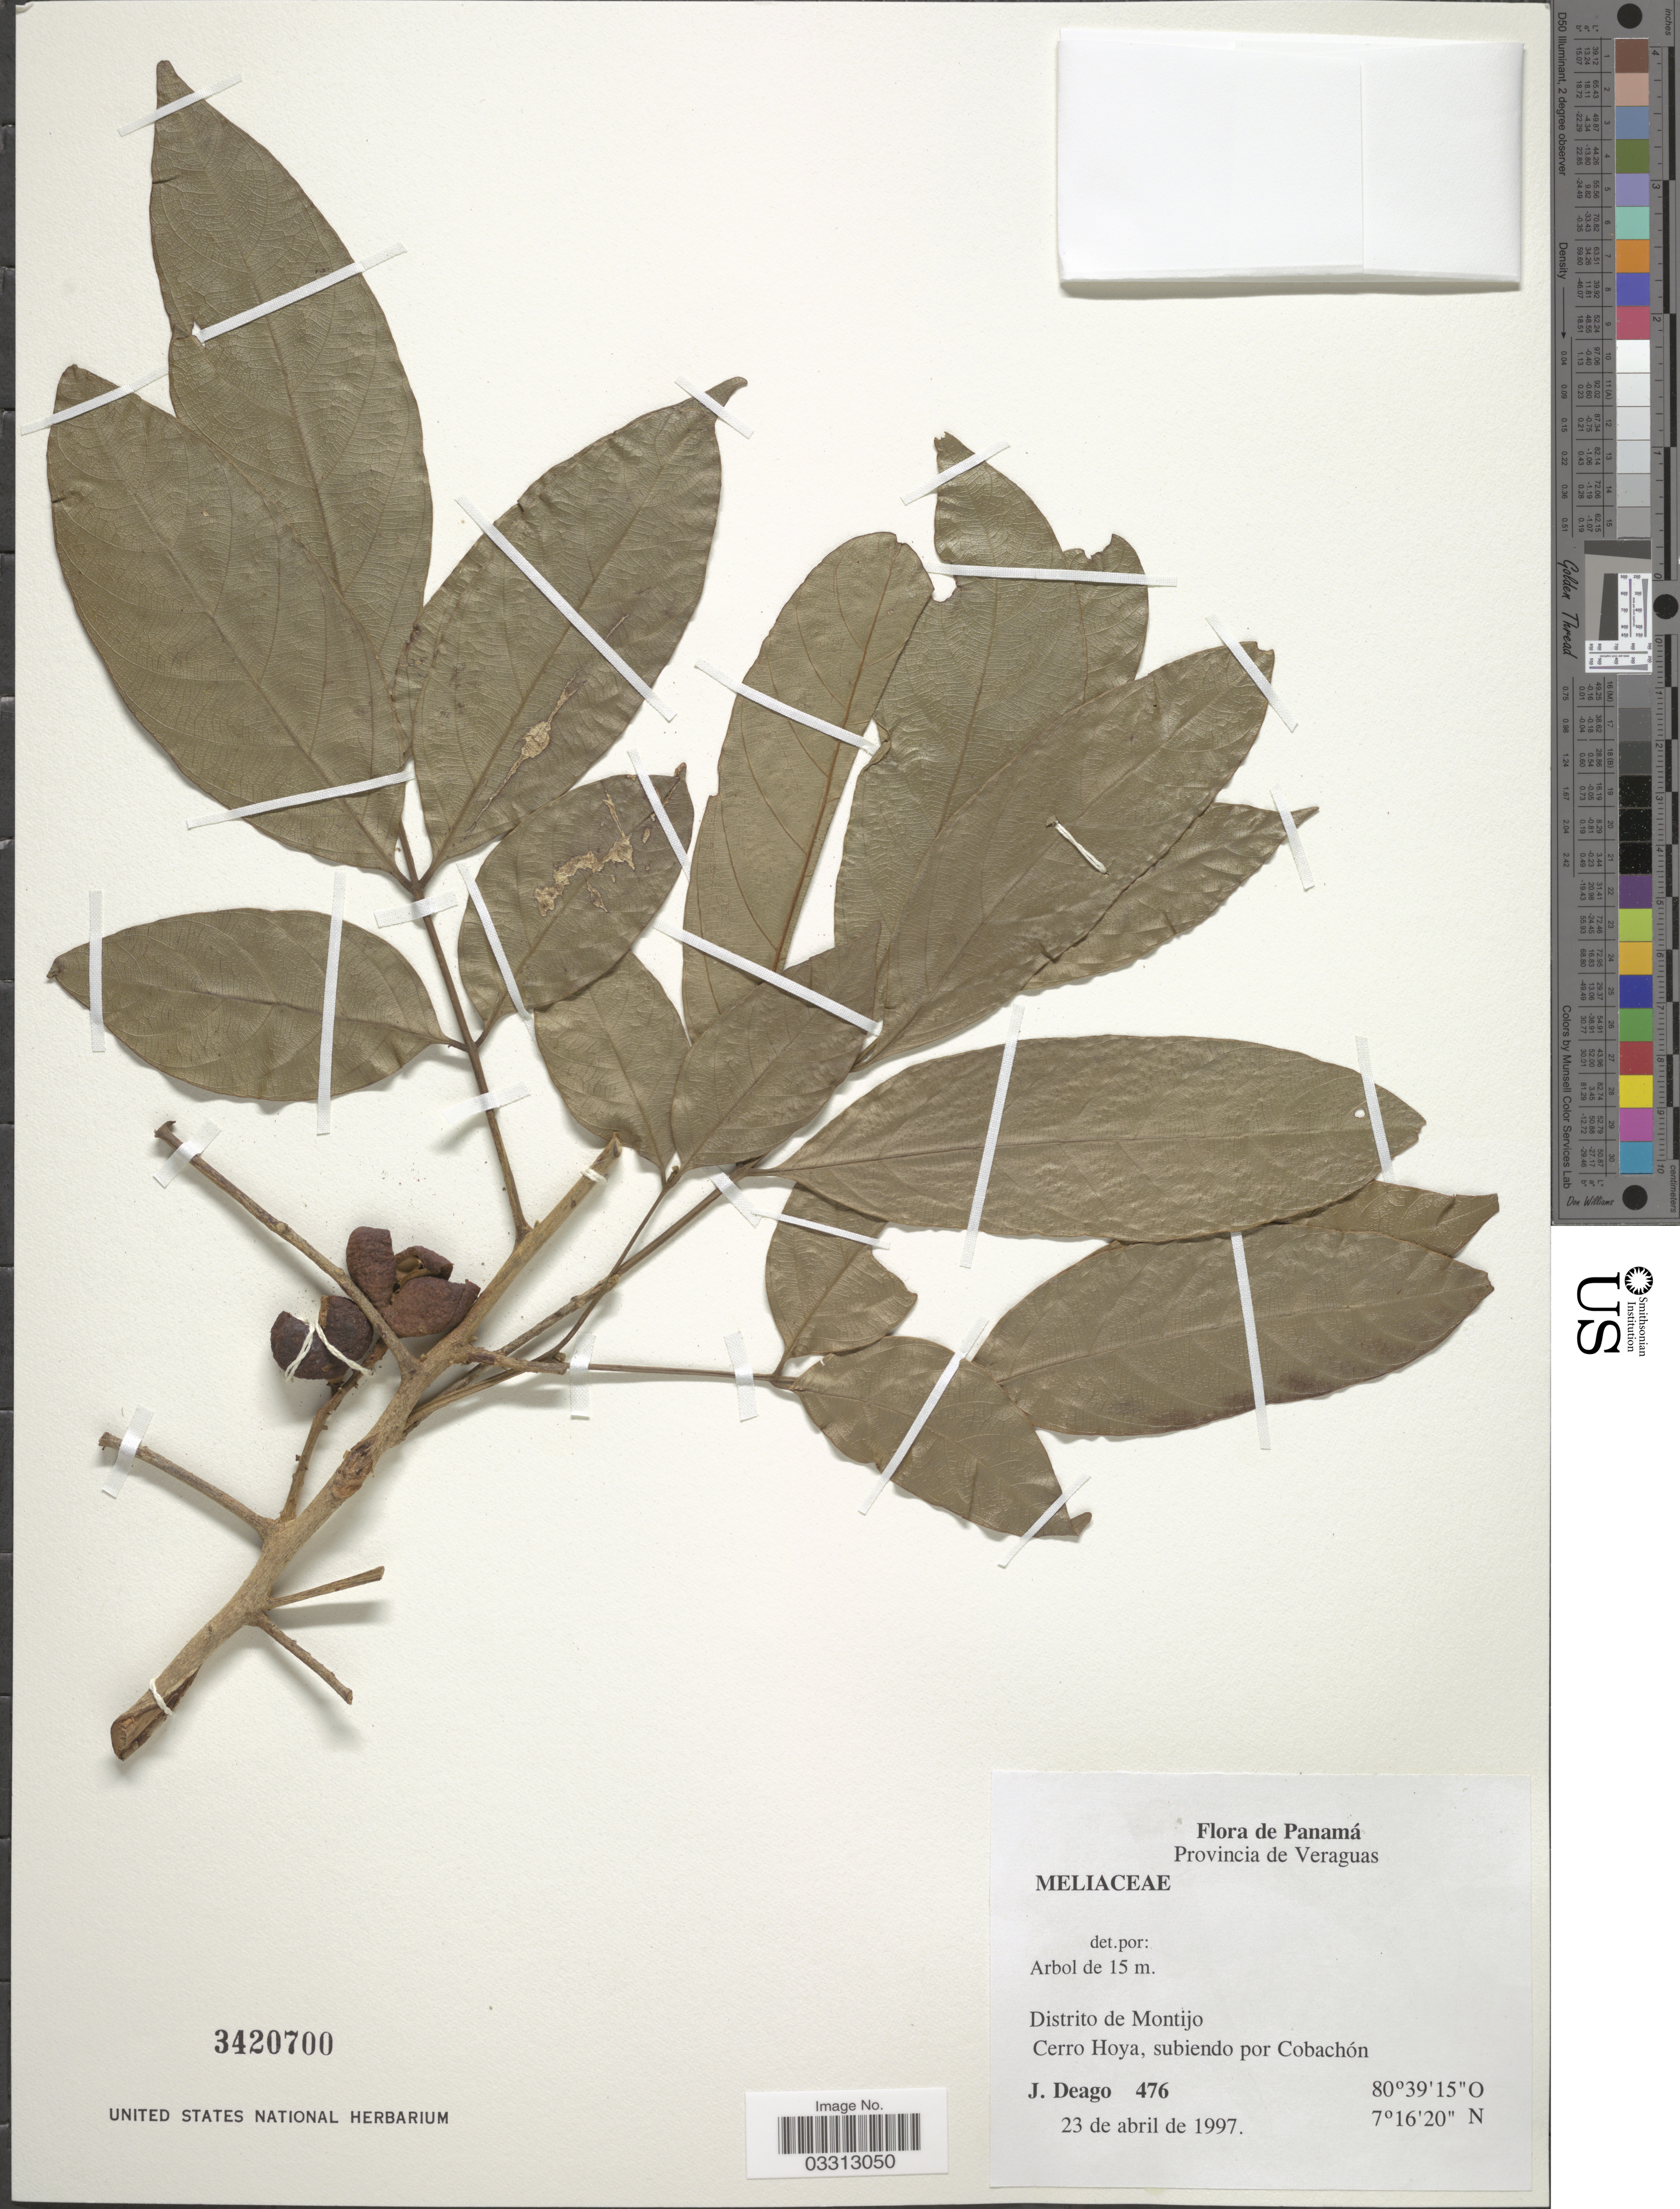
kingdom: Plantae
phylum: Tracheophyta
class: Magnoliopsida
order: Sapindales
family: Meliaceae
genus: Guarea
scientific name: Guarea sp.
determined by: Londoño-Echeverri, Y.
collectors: J. Deago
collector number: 476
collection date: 1997-04-23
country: Panama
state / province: Veraguas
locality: Distrito de Montijo. Cerro Hoya, subiendo por Cobachón.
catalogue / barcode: US 3420700